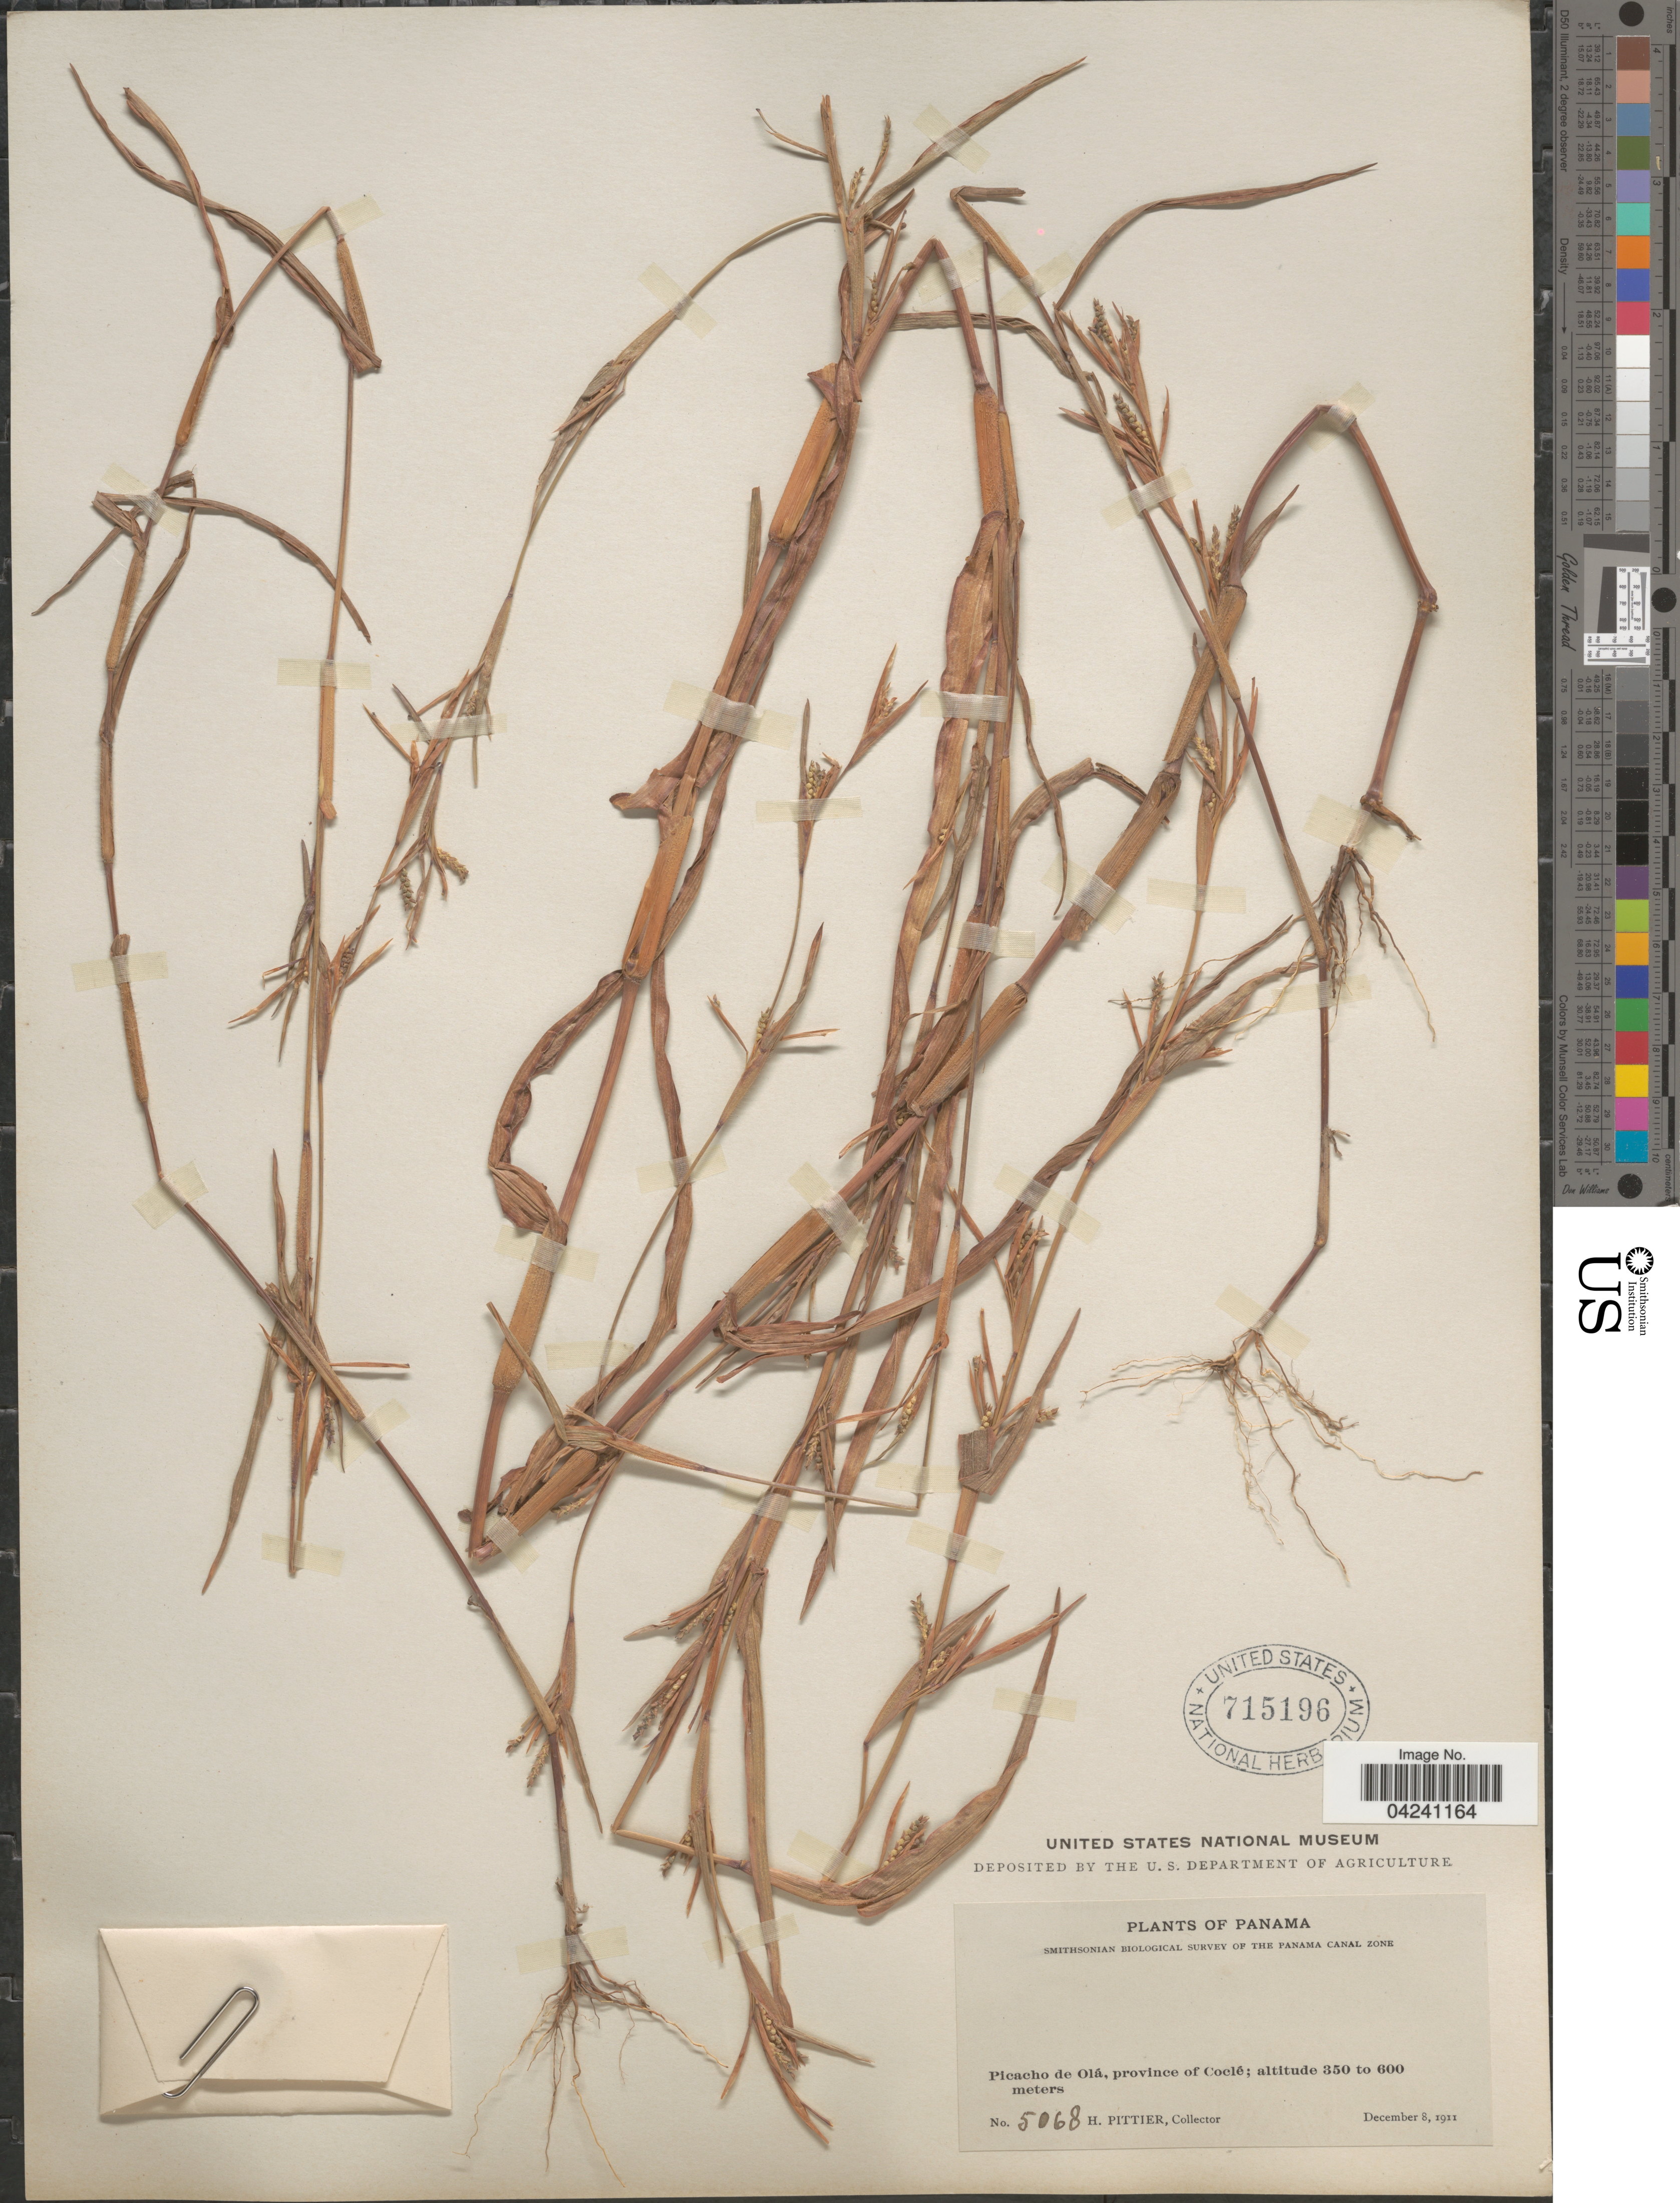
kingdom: Plantae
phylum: Tracheophyta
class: Liliopsida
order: Poales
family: Poaceae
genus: Hackelochloa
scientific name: Hackelochloa granularis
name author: (L.) Kuntze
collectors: H. F. Pittier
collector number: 5068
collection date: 1911-12-08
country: Panama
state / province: Cocle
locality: Smithsonian Biological Survey of the Panama Canal Zone. Picacho de Olá.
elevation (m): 350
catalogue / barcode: US 715196